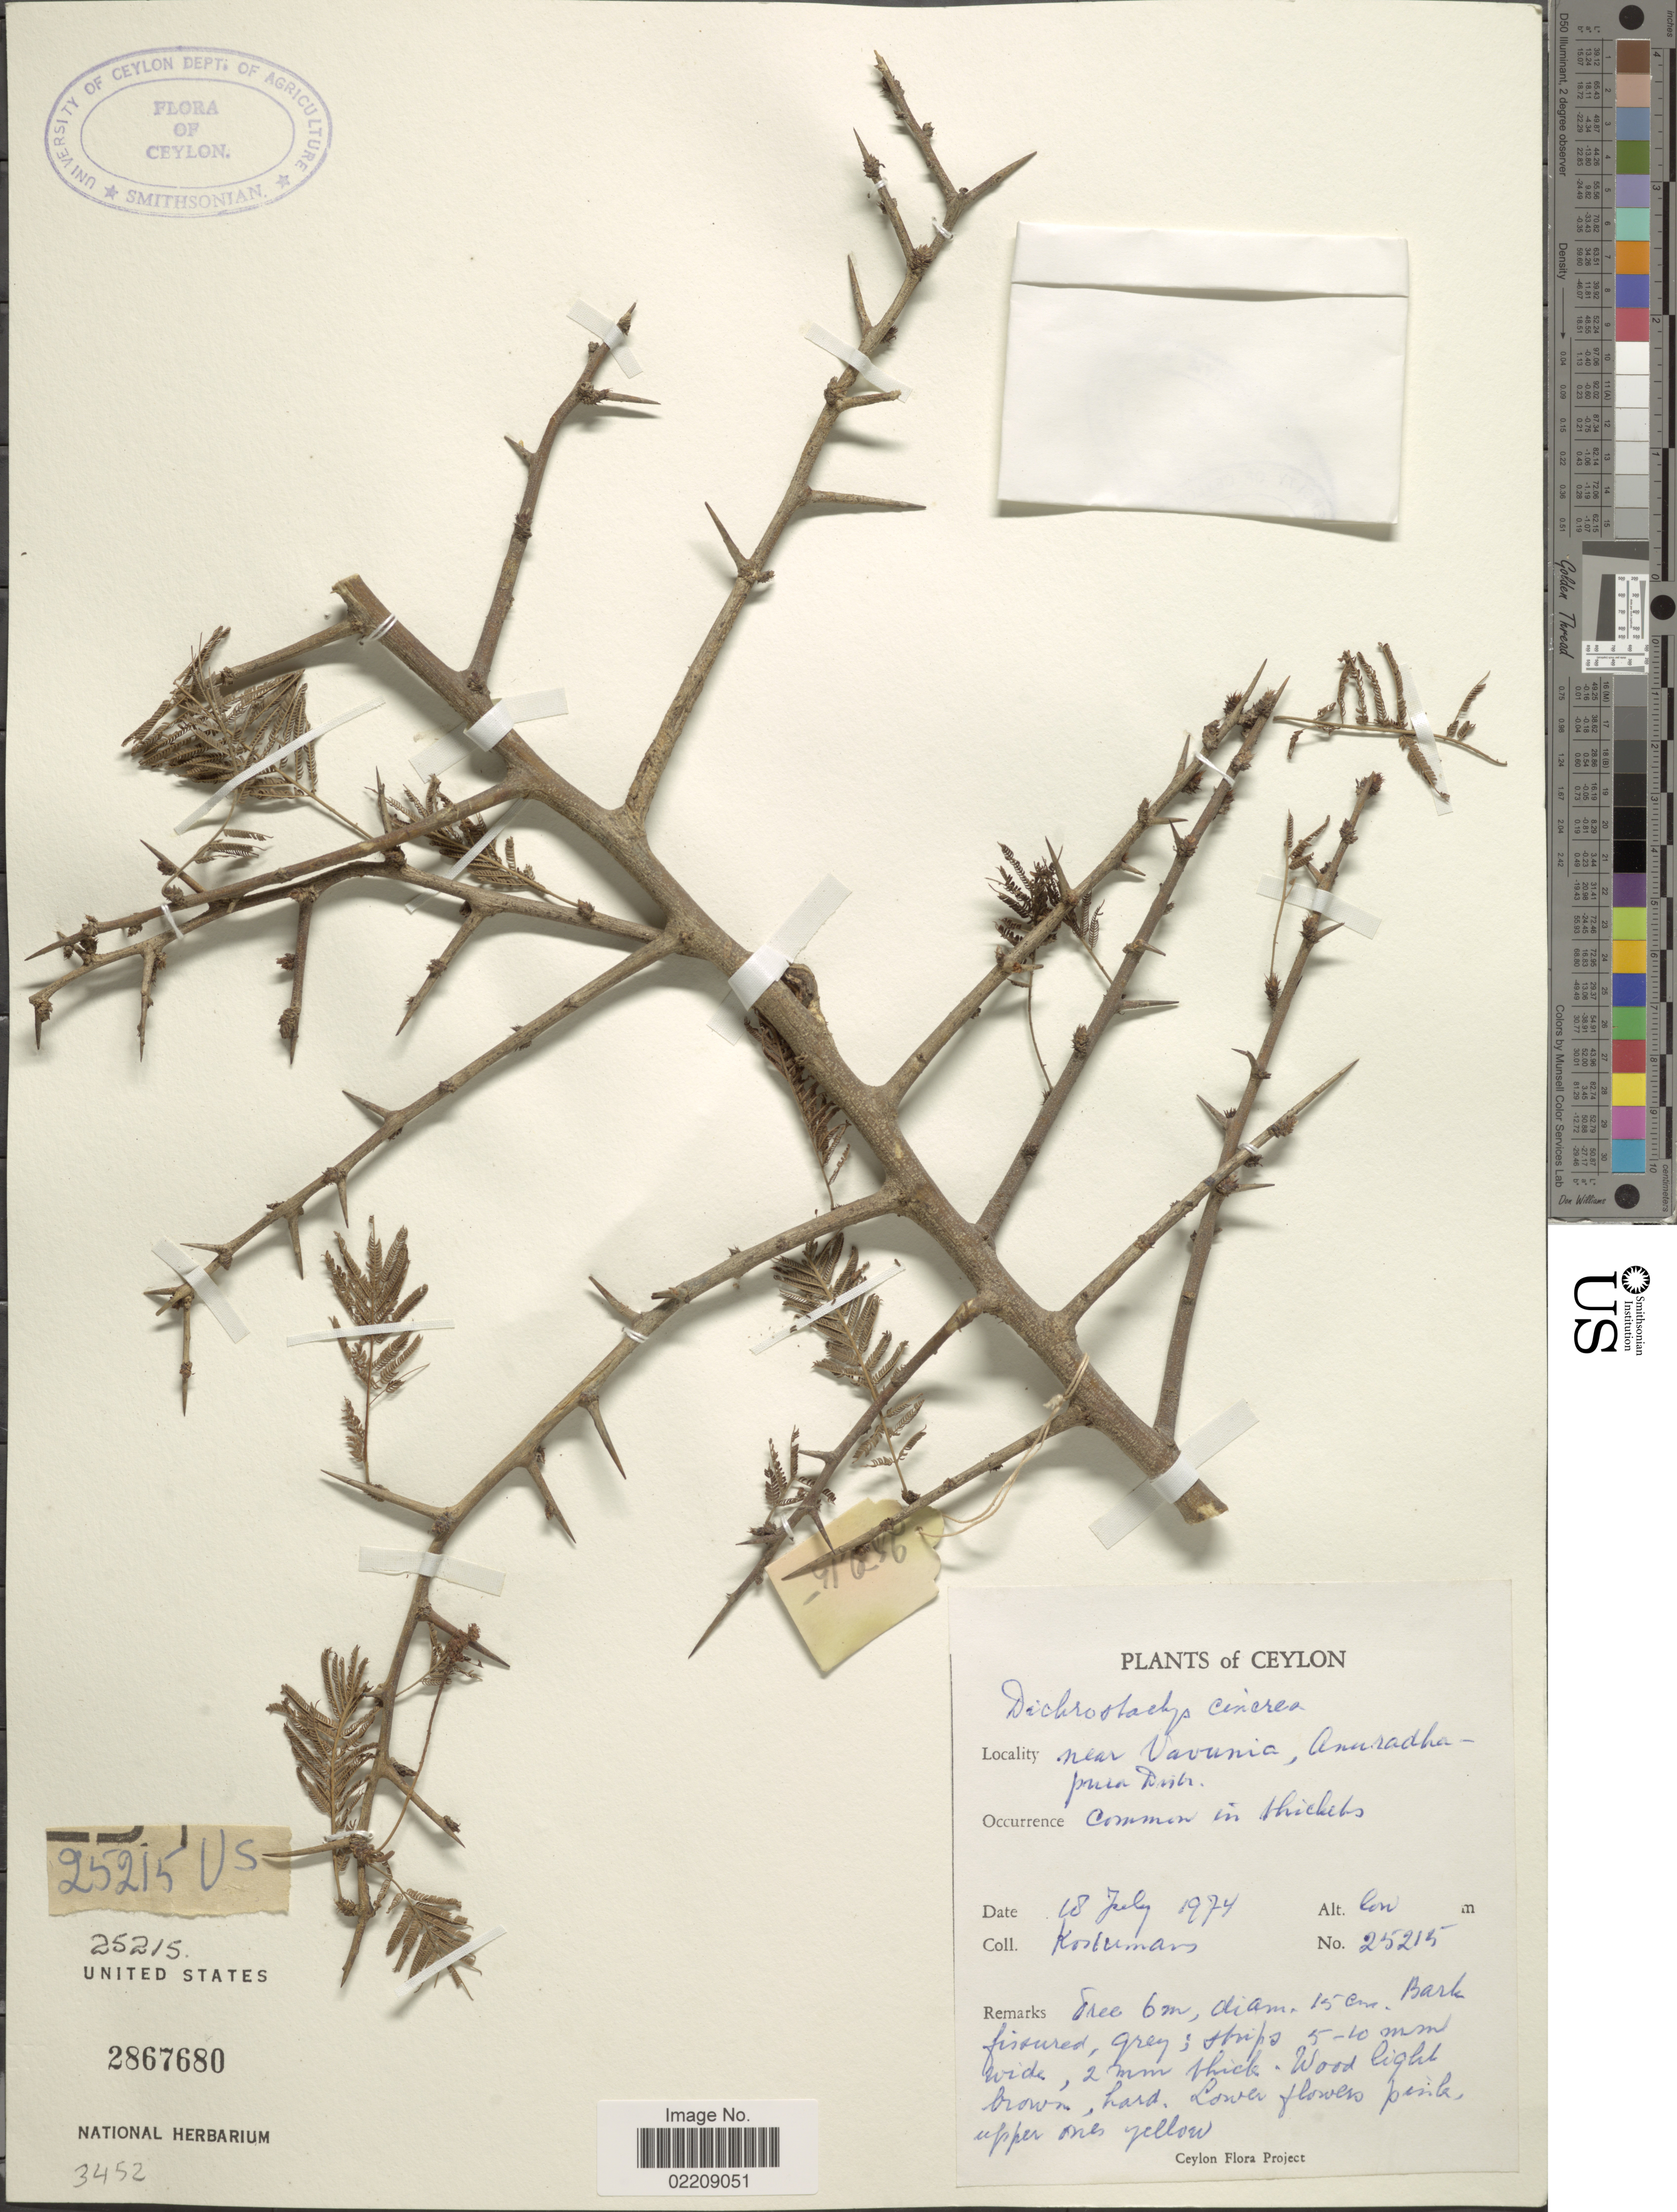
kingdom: Plantae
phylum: Tracheophyta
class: Magnoliopsida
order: Fabales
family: Fabaceae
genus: Dichrostachys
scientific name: Dichrostachys cinerea R. Vig., nom. illeg.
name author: R. Vig.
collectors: A. J. G. Kostermans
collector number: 25215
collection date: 1974-07-18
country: Sri Lanka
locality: Ceylon, near Vavunia, Anuradha - puia Distr.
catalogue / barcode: US 2867680